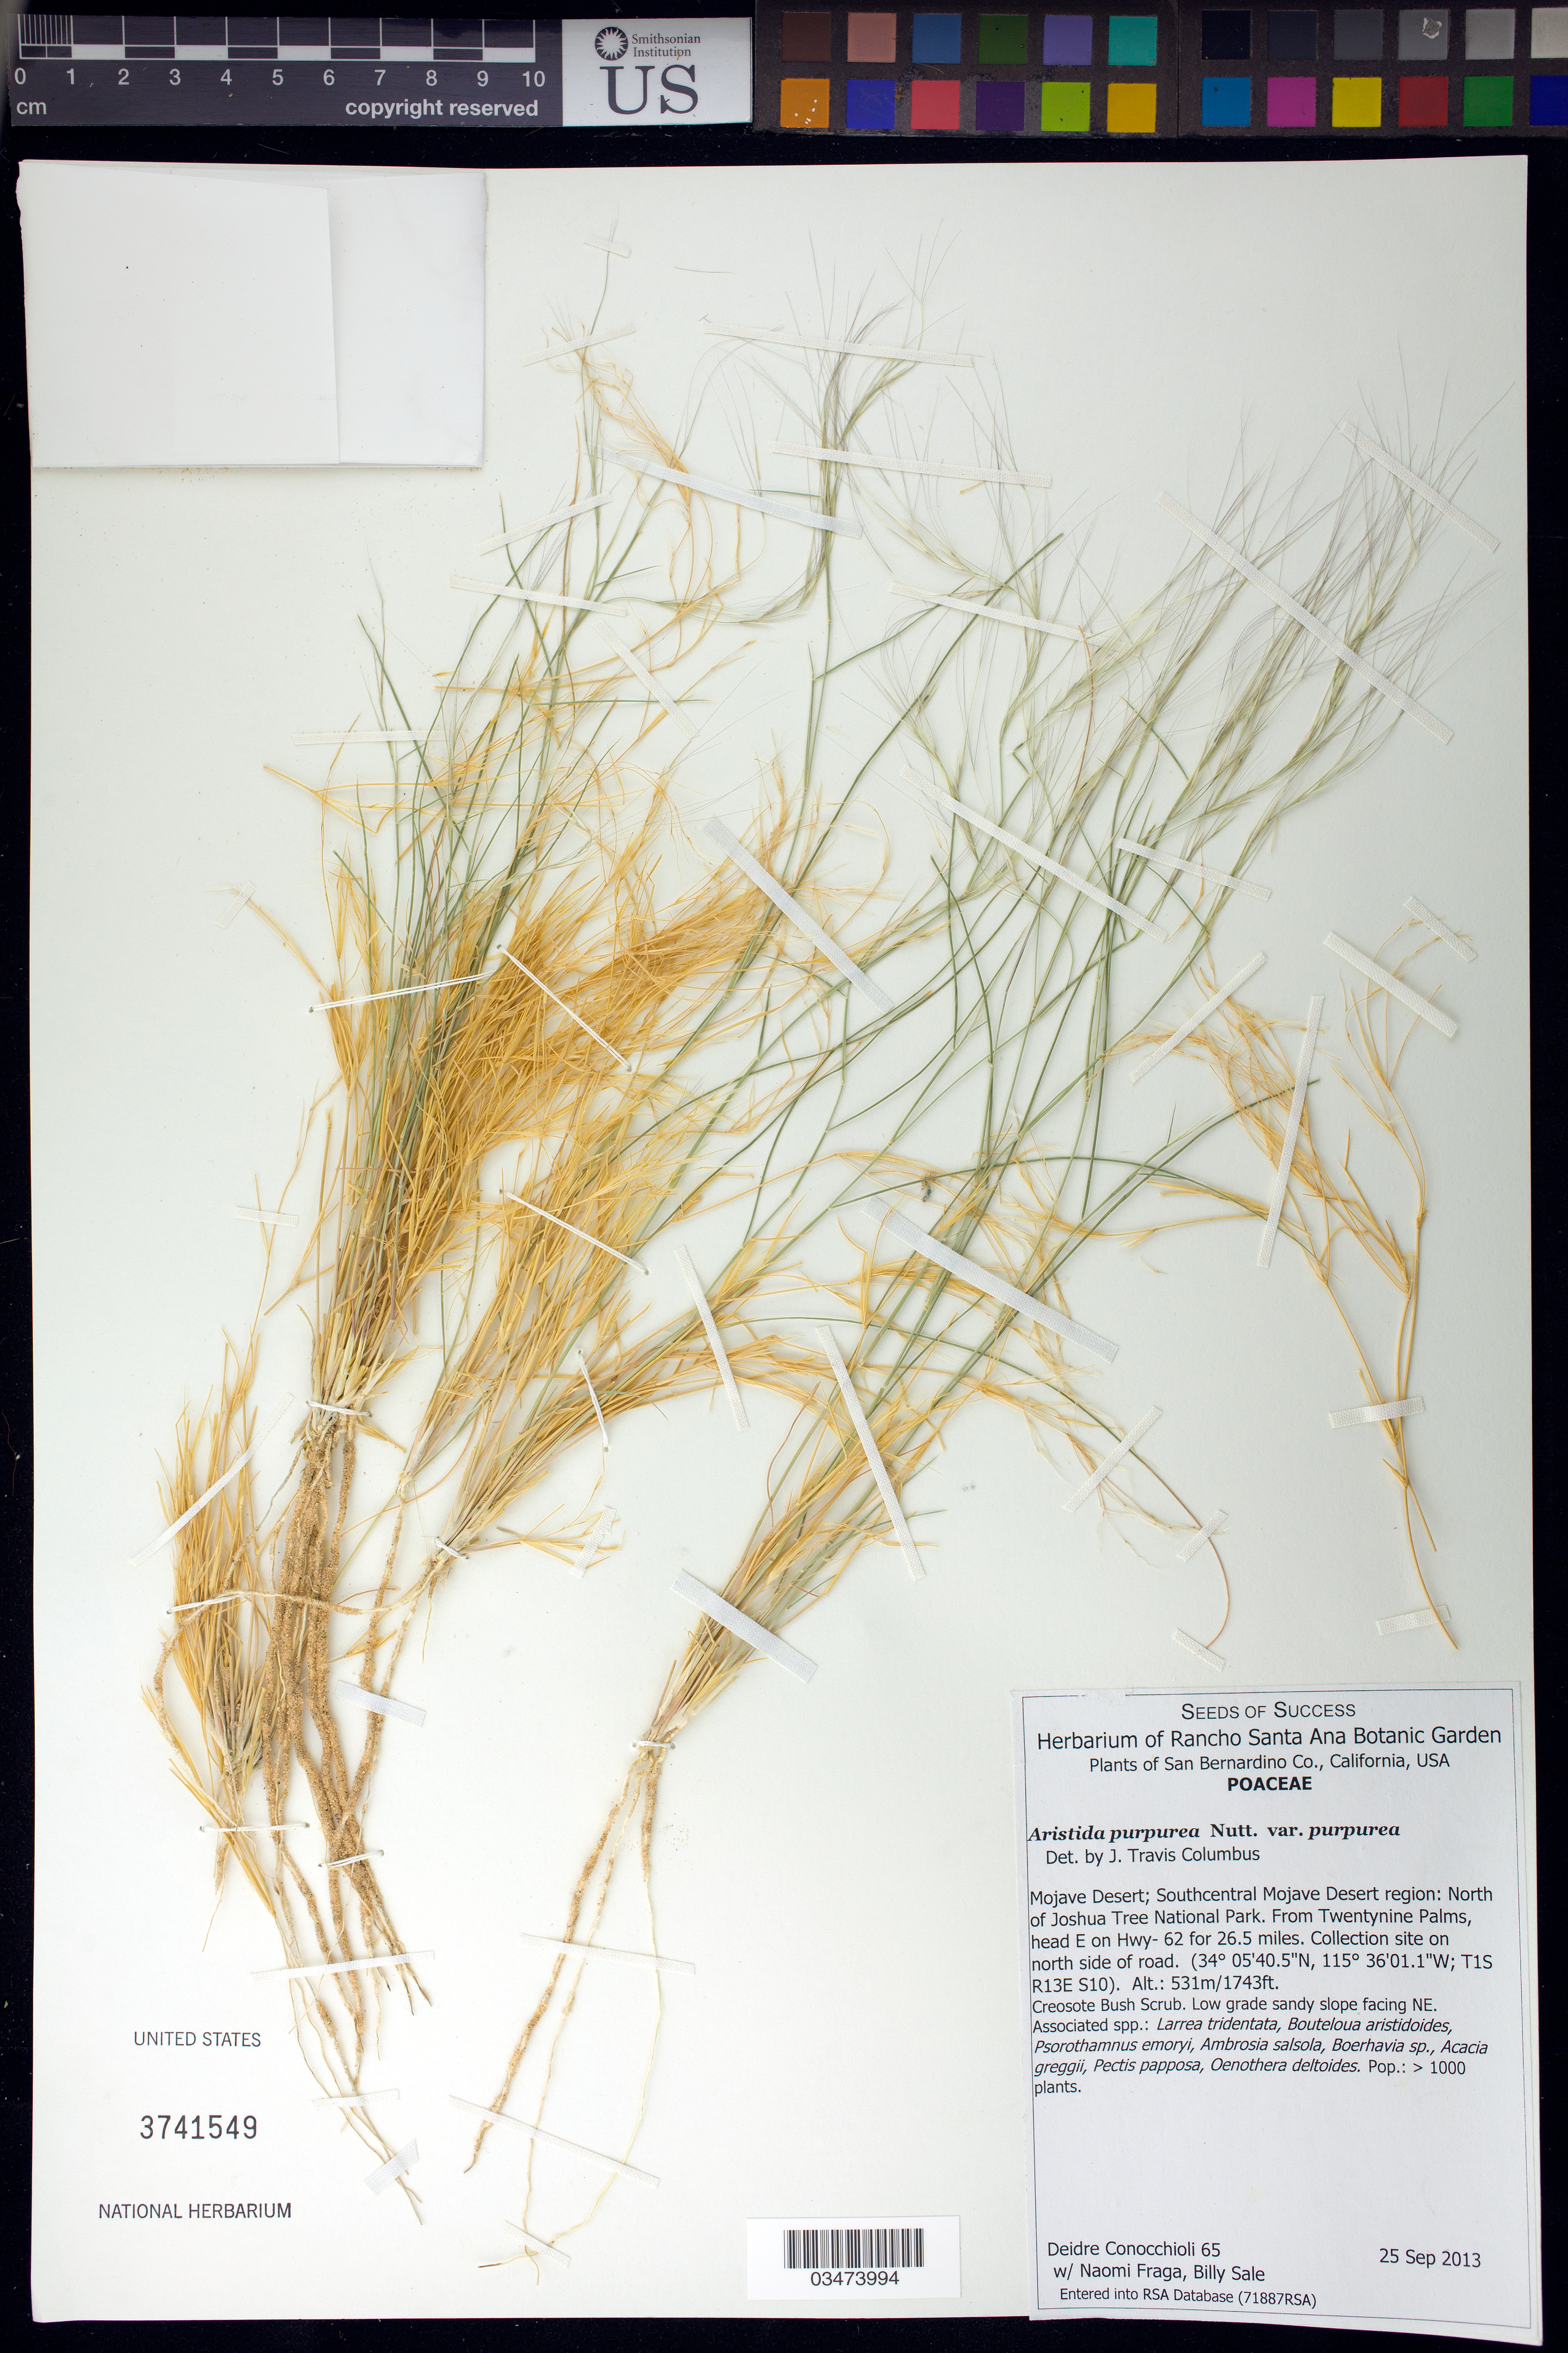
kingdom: Plantae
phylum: Tracheophyta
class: Liliopsida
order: Poales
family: Poaceae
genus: Aristida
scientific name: Aristida purpurea var. purpurea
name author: Nutt.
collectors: D. Conocchioli, B. Sale & N. Fraga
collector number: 65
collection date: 2013-09-25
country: United States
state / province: California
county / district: San Bernardino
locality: Mojave Desert, Southcentral region, N of Joshua Tree National Park, from Twentynine Palms 26.5 miles on Hwy 62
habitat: Creosote Bush Scrub. Associated species: Larrea tridentata, Ambrosia salsola, Acacia greggii, Pectis papposa, ect.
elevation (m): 531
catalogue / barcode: US 3741549